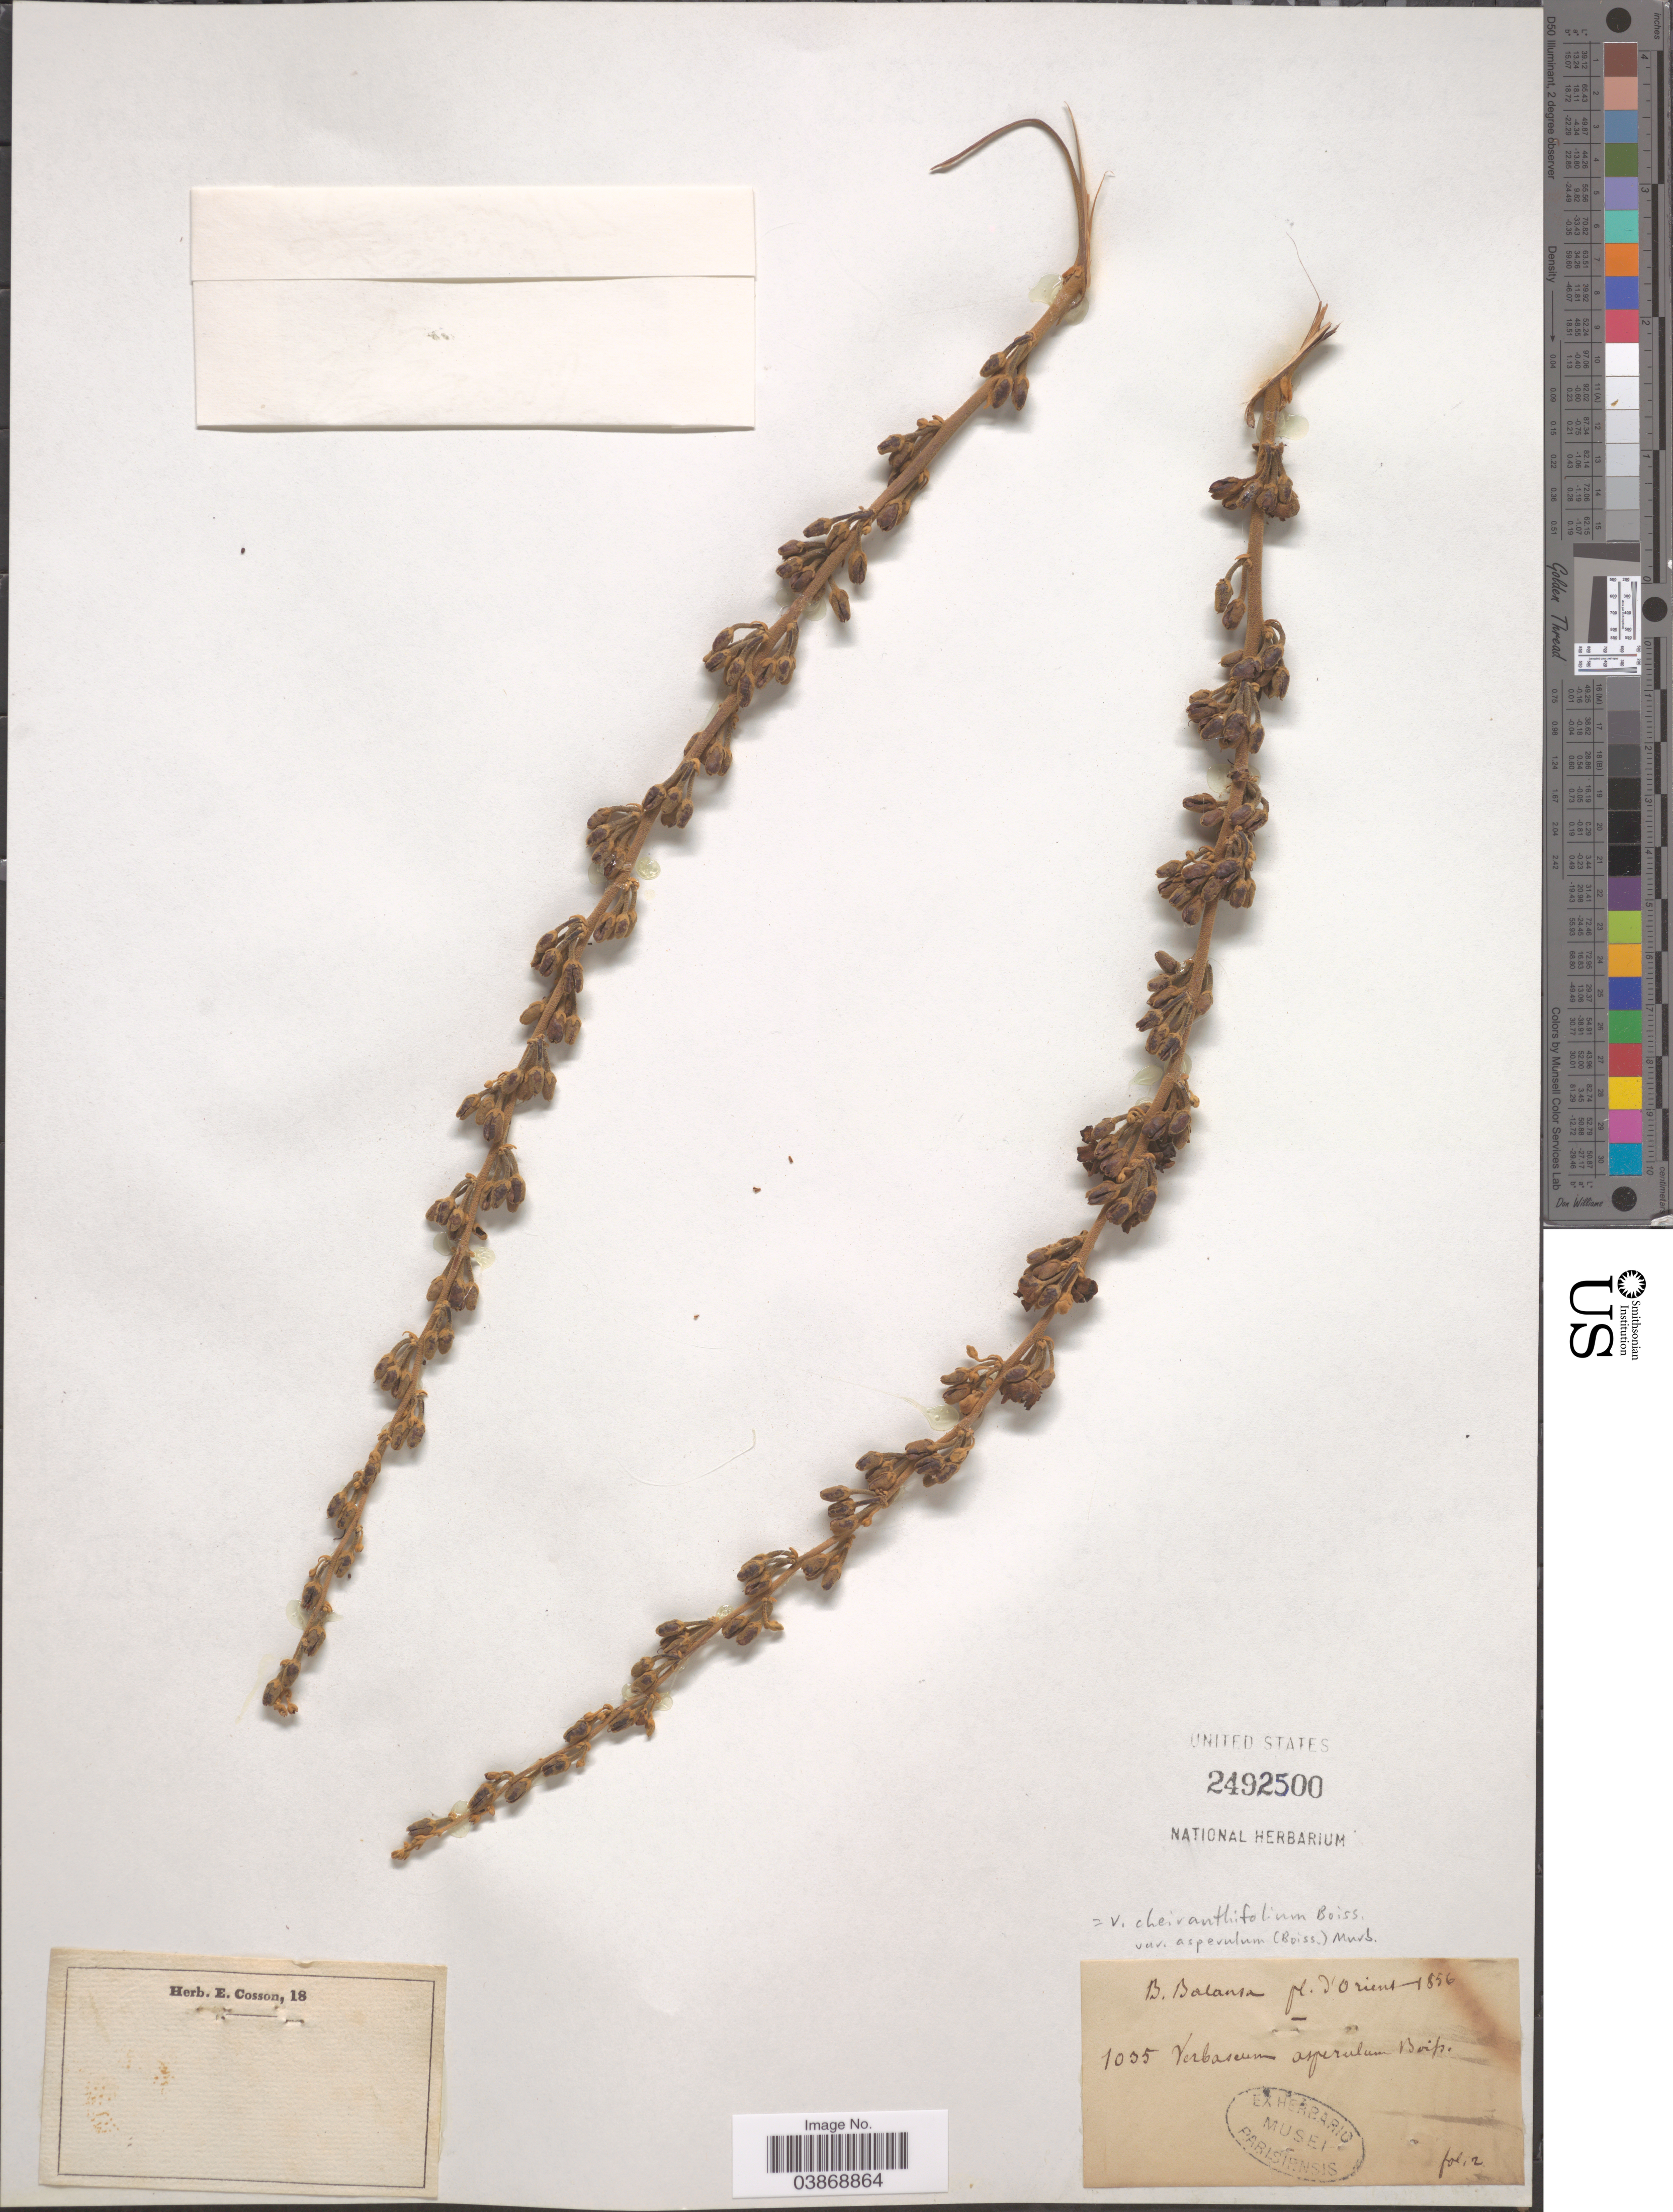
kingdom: Plantae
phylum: Tracheophyta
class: Magnoliopsida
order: Lamiales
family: Scrophulariaceae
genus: Verbascum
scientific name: Verbascum cheiranthifolium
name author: Boiss.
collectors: B. Balansa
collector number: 1035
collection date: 1856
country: Turkey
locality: D' Orient.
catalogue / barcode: US 2492500